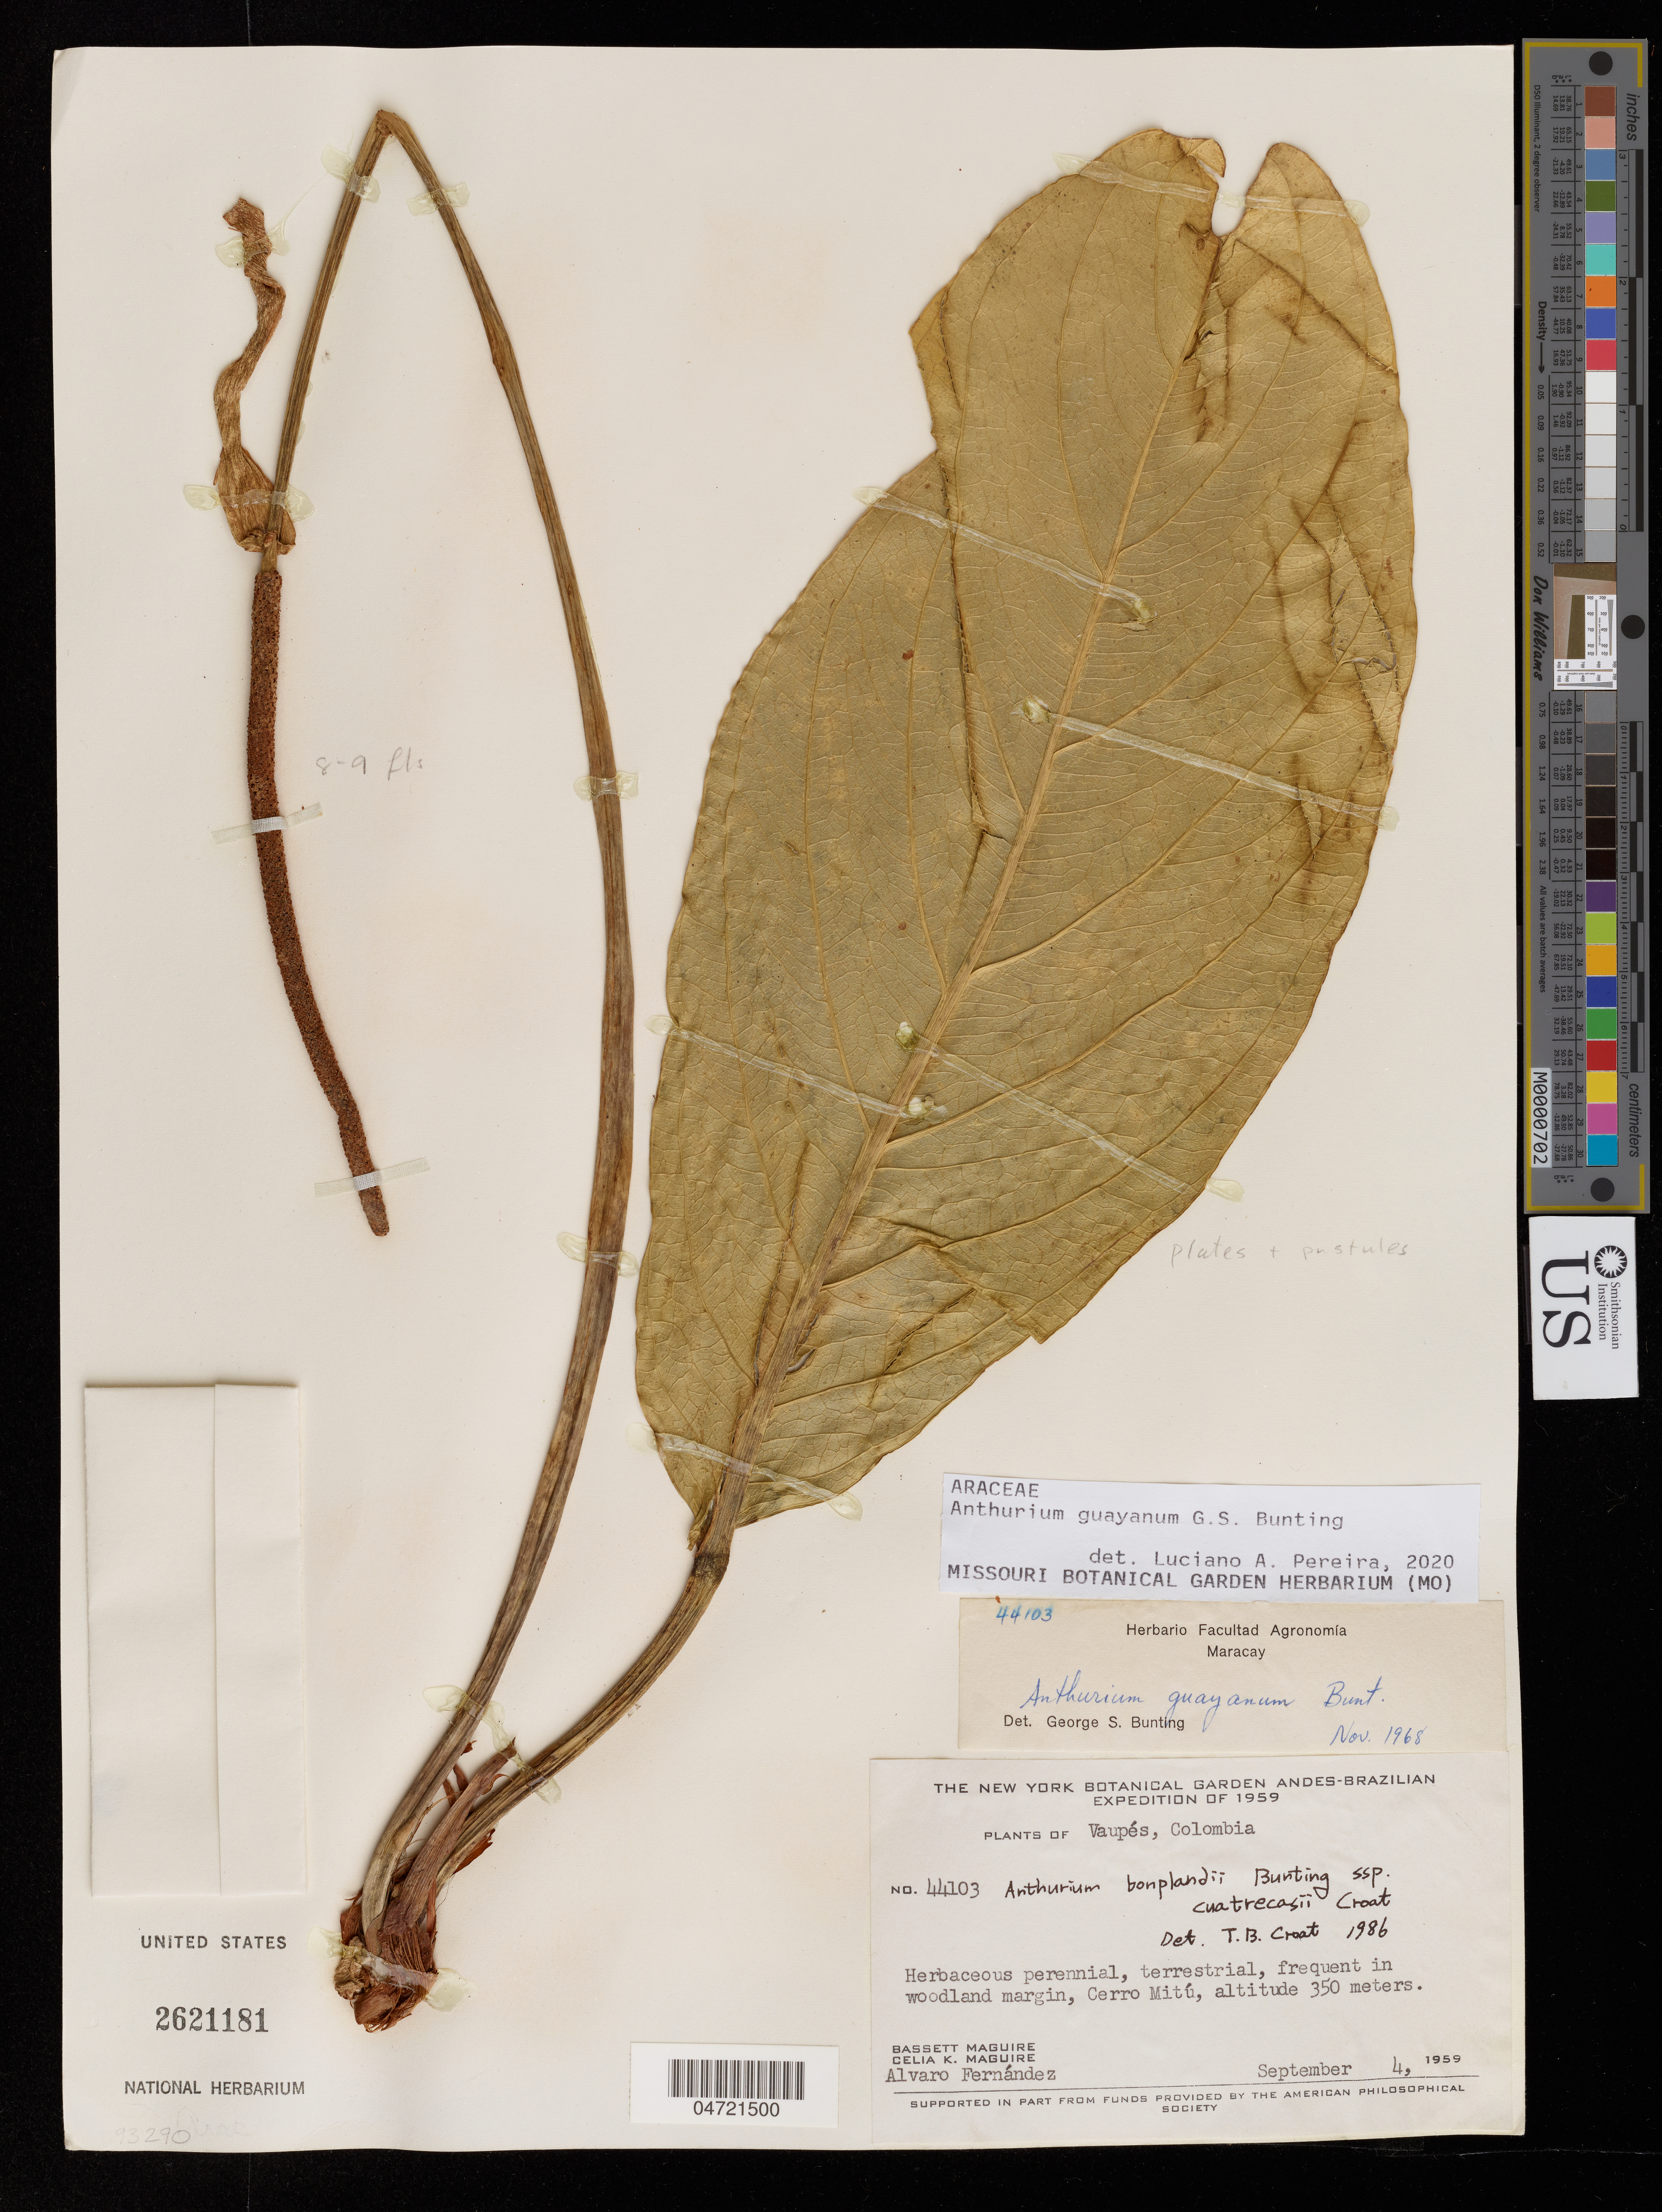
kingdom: Plantae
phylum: Tracheophyta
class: Liliopsida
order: Alismatales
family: Araceae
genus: Anthurium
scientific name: Anthurium guayanum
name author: G.S. Bunting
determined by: Pereira, Luciano Araujo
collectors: B. Maguire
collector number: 44103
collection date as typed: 04 Sep 1959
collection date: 1959-09-04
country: Colombia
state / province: Vaupés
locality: Cerro Mitu.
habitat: In woodland margins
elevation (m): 350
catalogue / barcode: US 2621181